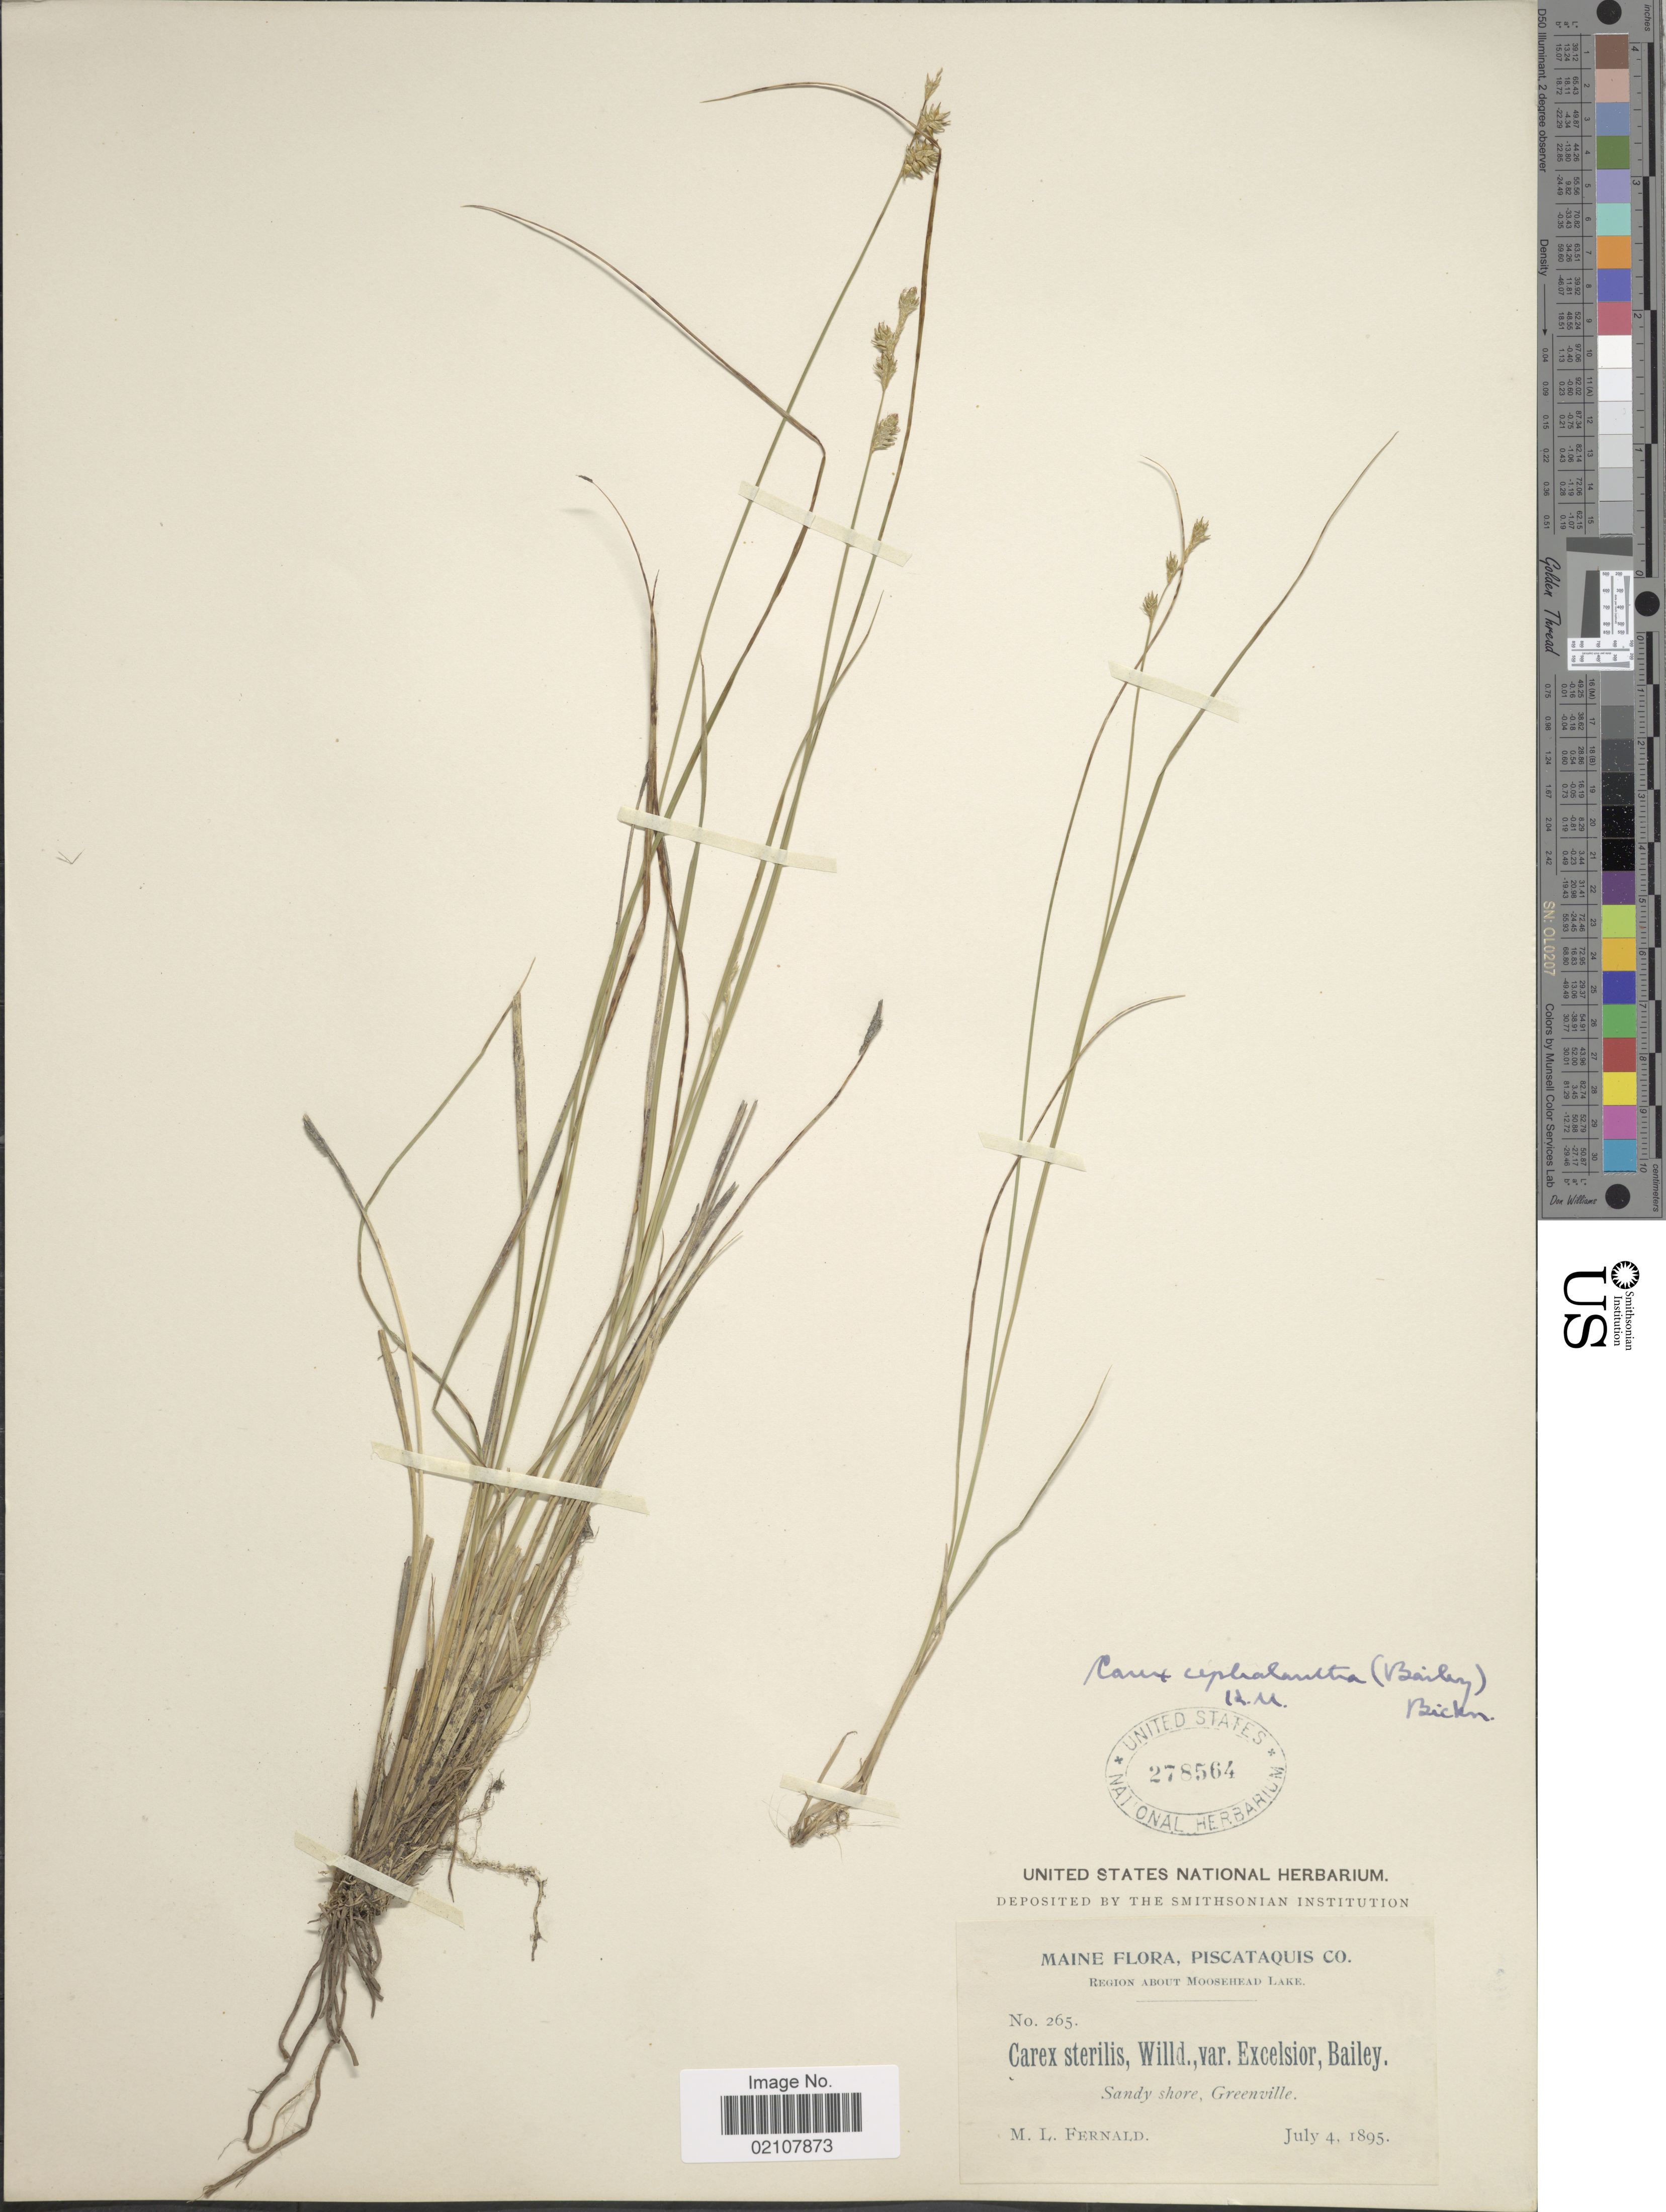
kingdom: Plantae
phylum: Tracheophyta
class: Liliopsida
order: Poales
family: Cyperaceae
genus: Carex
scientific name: Carex echinata subsp. echinata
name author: Murray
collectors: M. L. Fernald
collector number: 265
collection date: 1895-07-04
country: United States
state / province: Maine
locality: Piscataquis Co, Region About Moosehead Lake, Sandy shore, Greenville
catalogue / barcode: US 278564